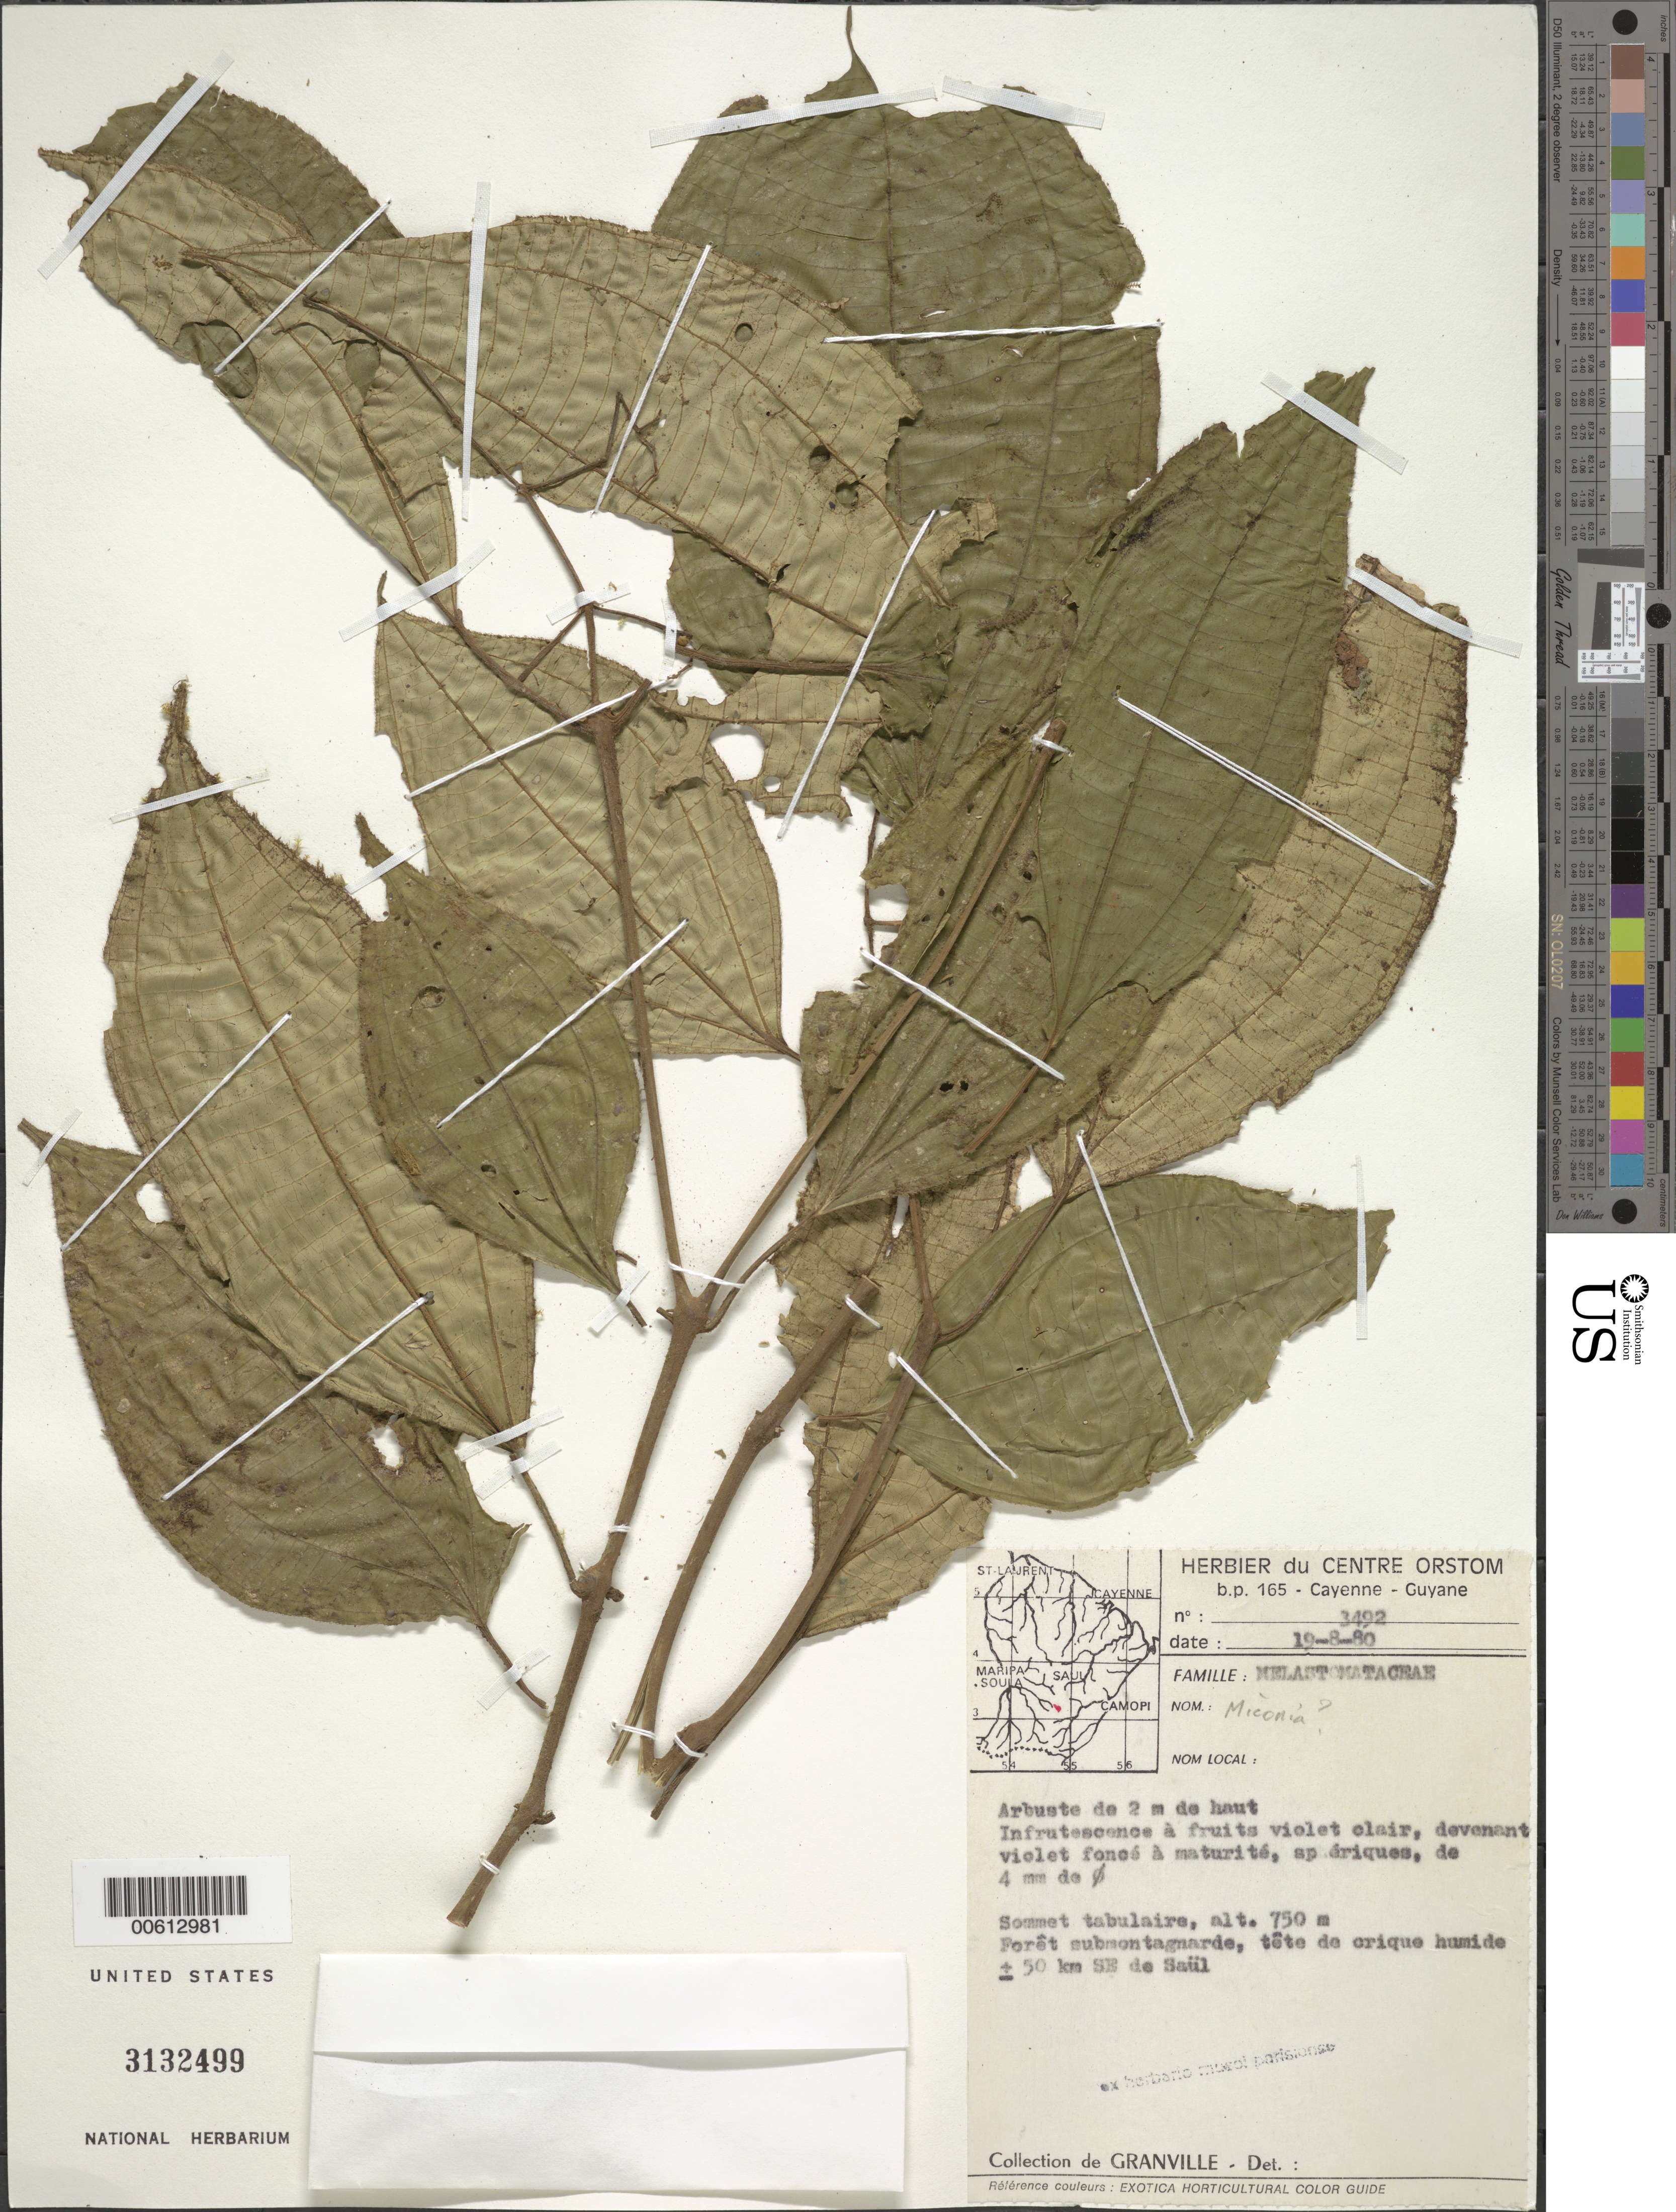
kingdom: Plantae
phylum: Tracheophyta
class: Magnoliopsida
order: Myrtales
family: Melastomataceae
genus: Miconia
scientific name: Miconia sp.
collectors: J.-J. de Granville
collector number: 3492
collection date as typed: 19-Aug-80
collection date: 1980-08-19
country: French Guiana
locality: Sommet Tabulaire, ±45 km SE de Saül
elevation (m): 750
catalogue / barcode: US 3132499